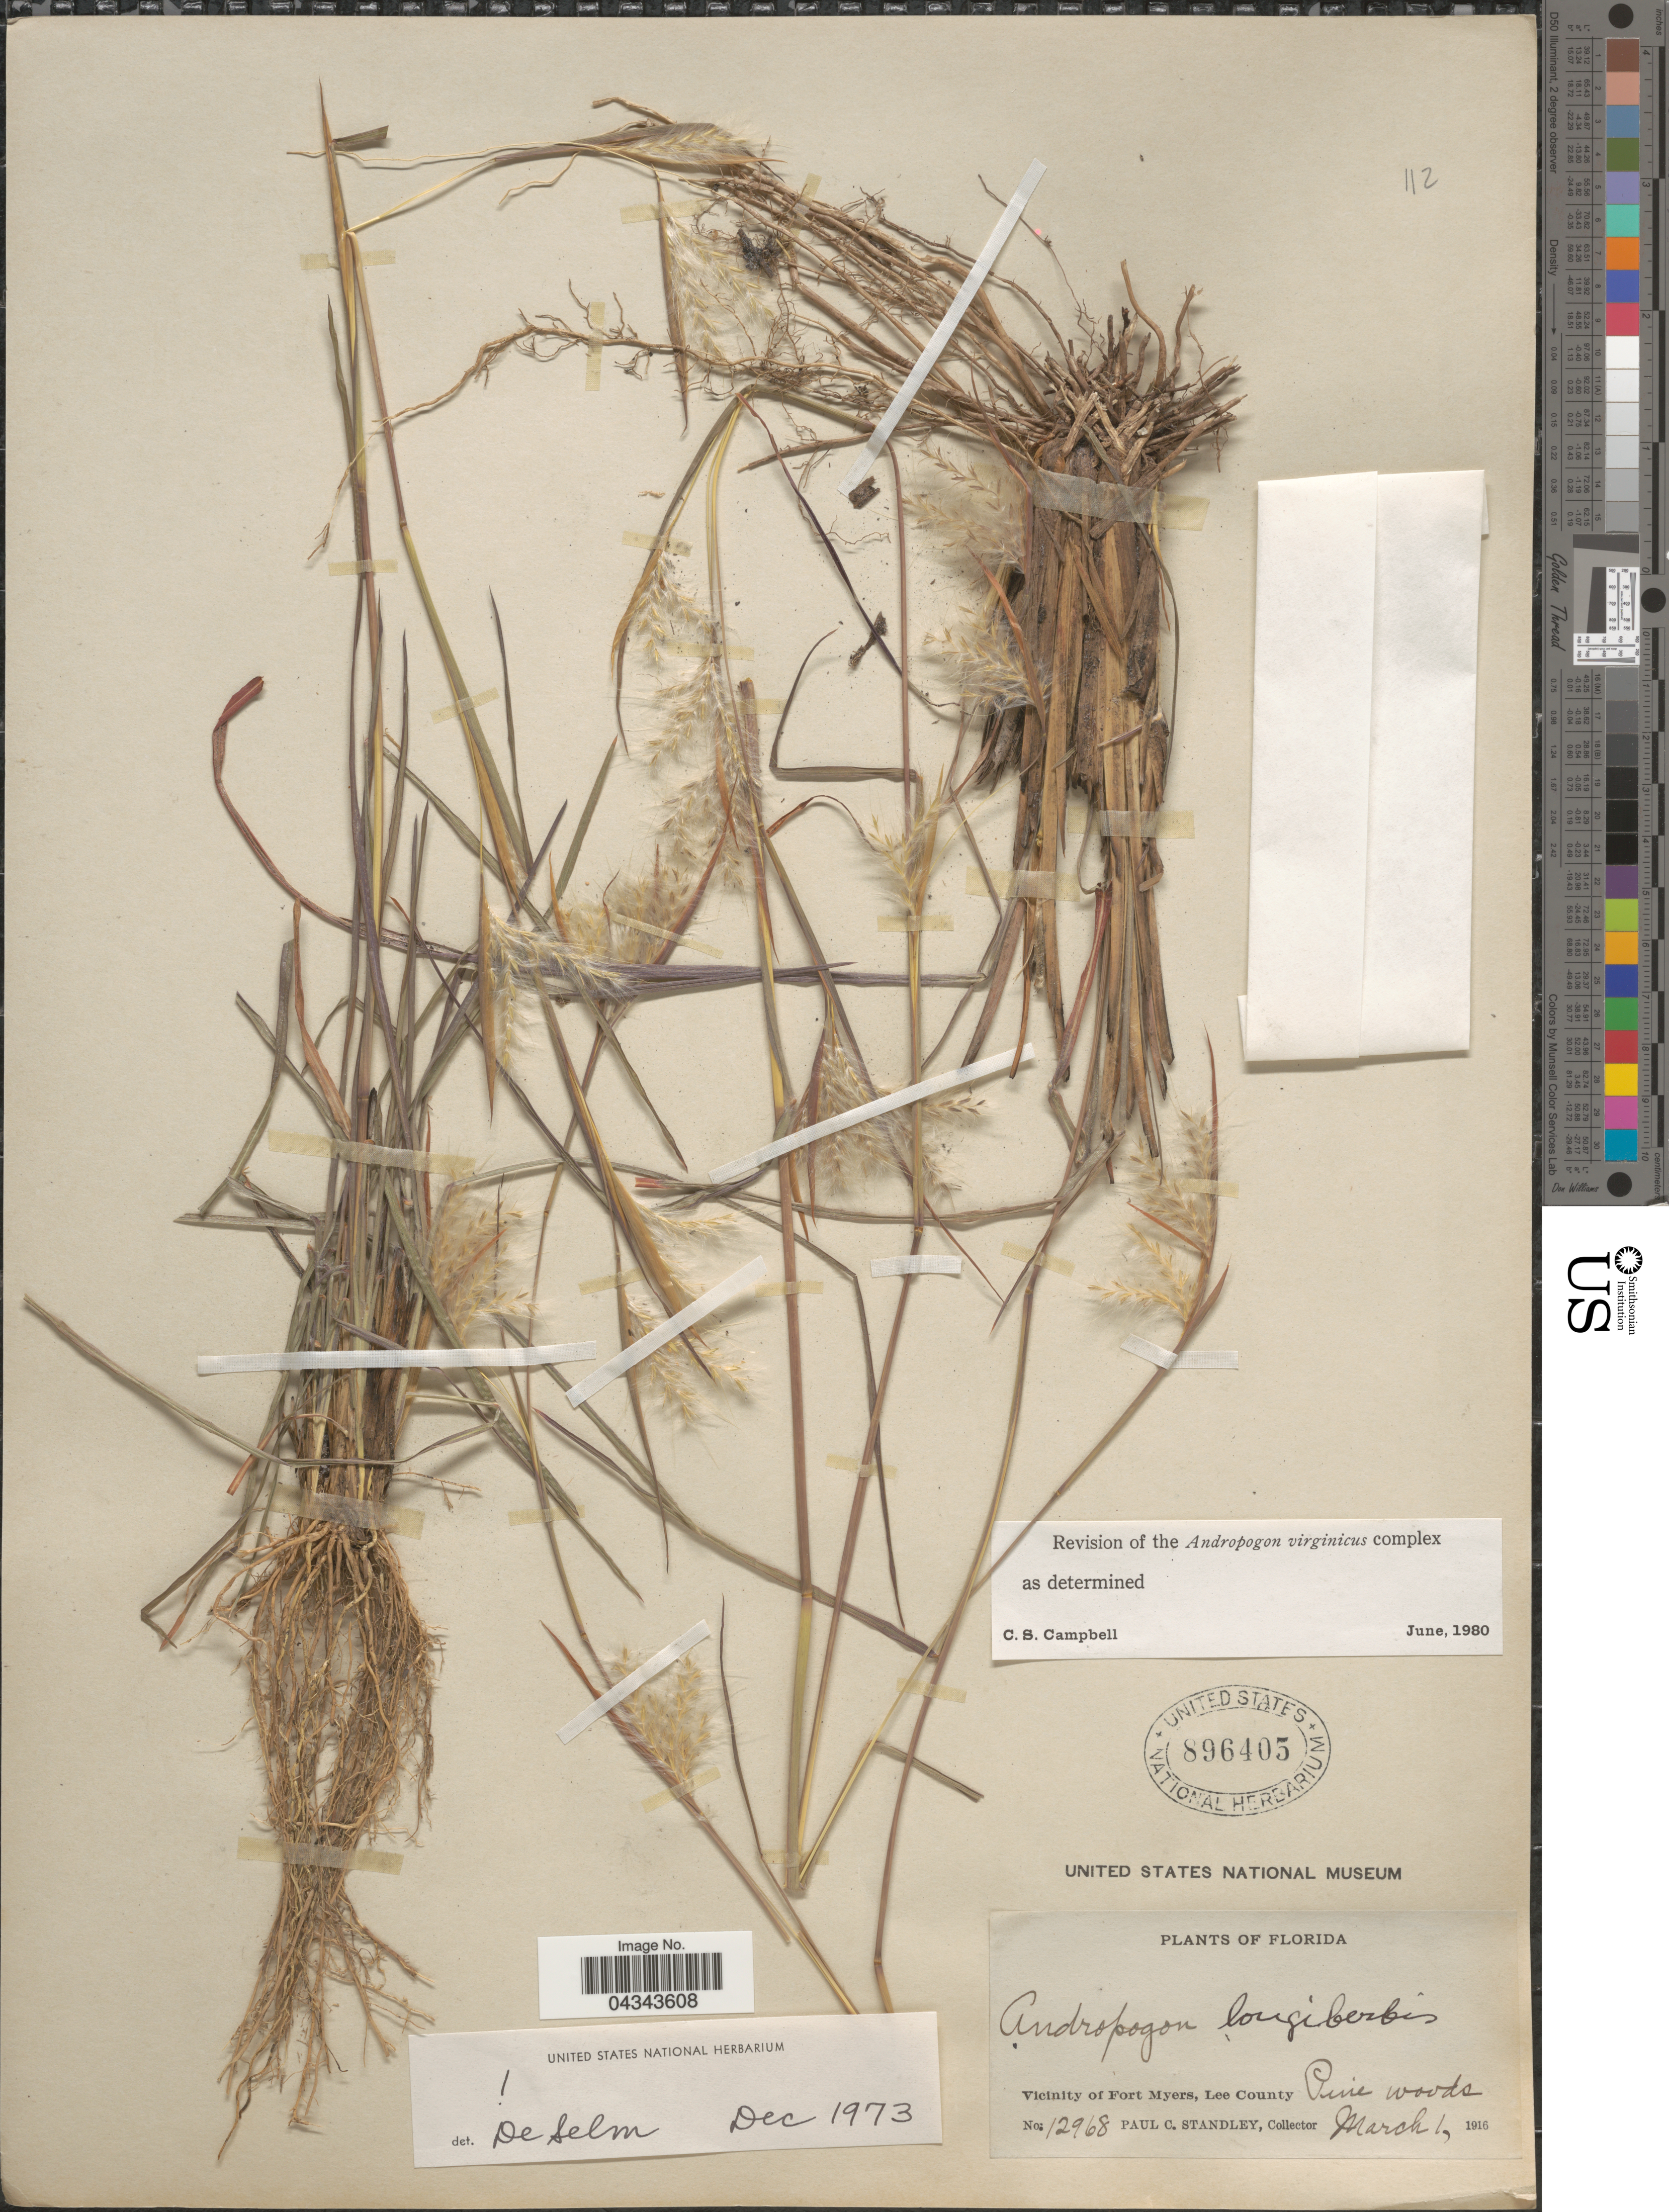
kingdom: Plantae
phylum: Tracheophyta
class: Liliopsida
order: Poales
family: Poaceae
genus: Andropogon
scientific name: Andropogon longiberbis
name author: Hack.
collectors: P. C. Standley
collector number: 12968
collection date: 1916-03-01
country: United States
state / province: Florida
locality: Vicinity of Fort Myers, Lee County.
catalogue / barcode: US 896405